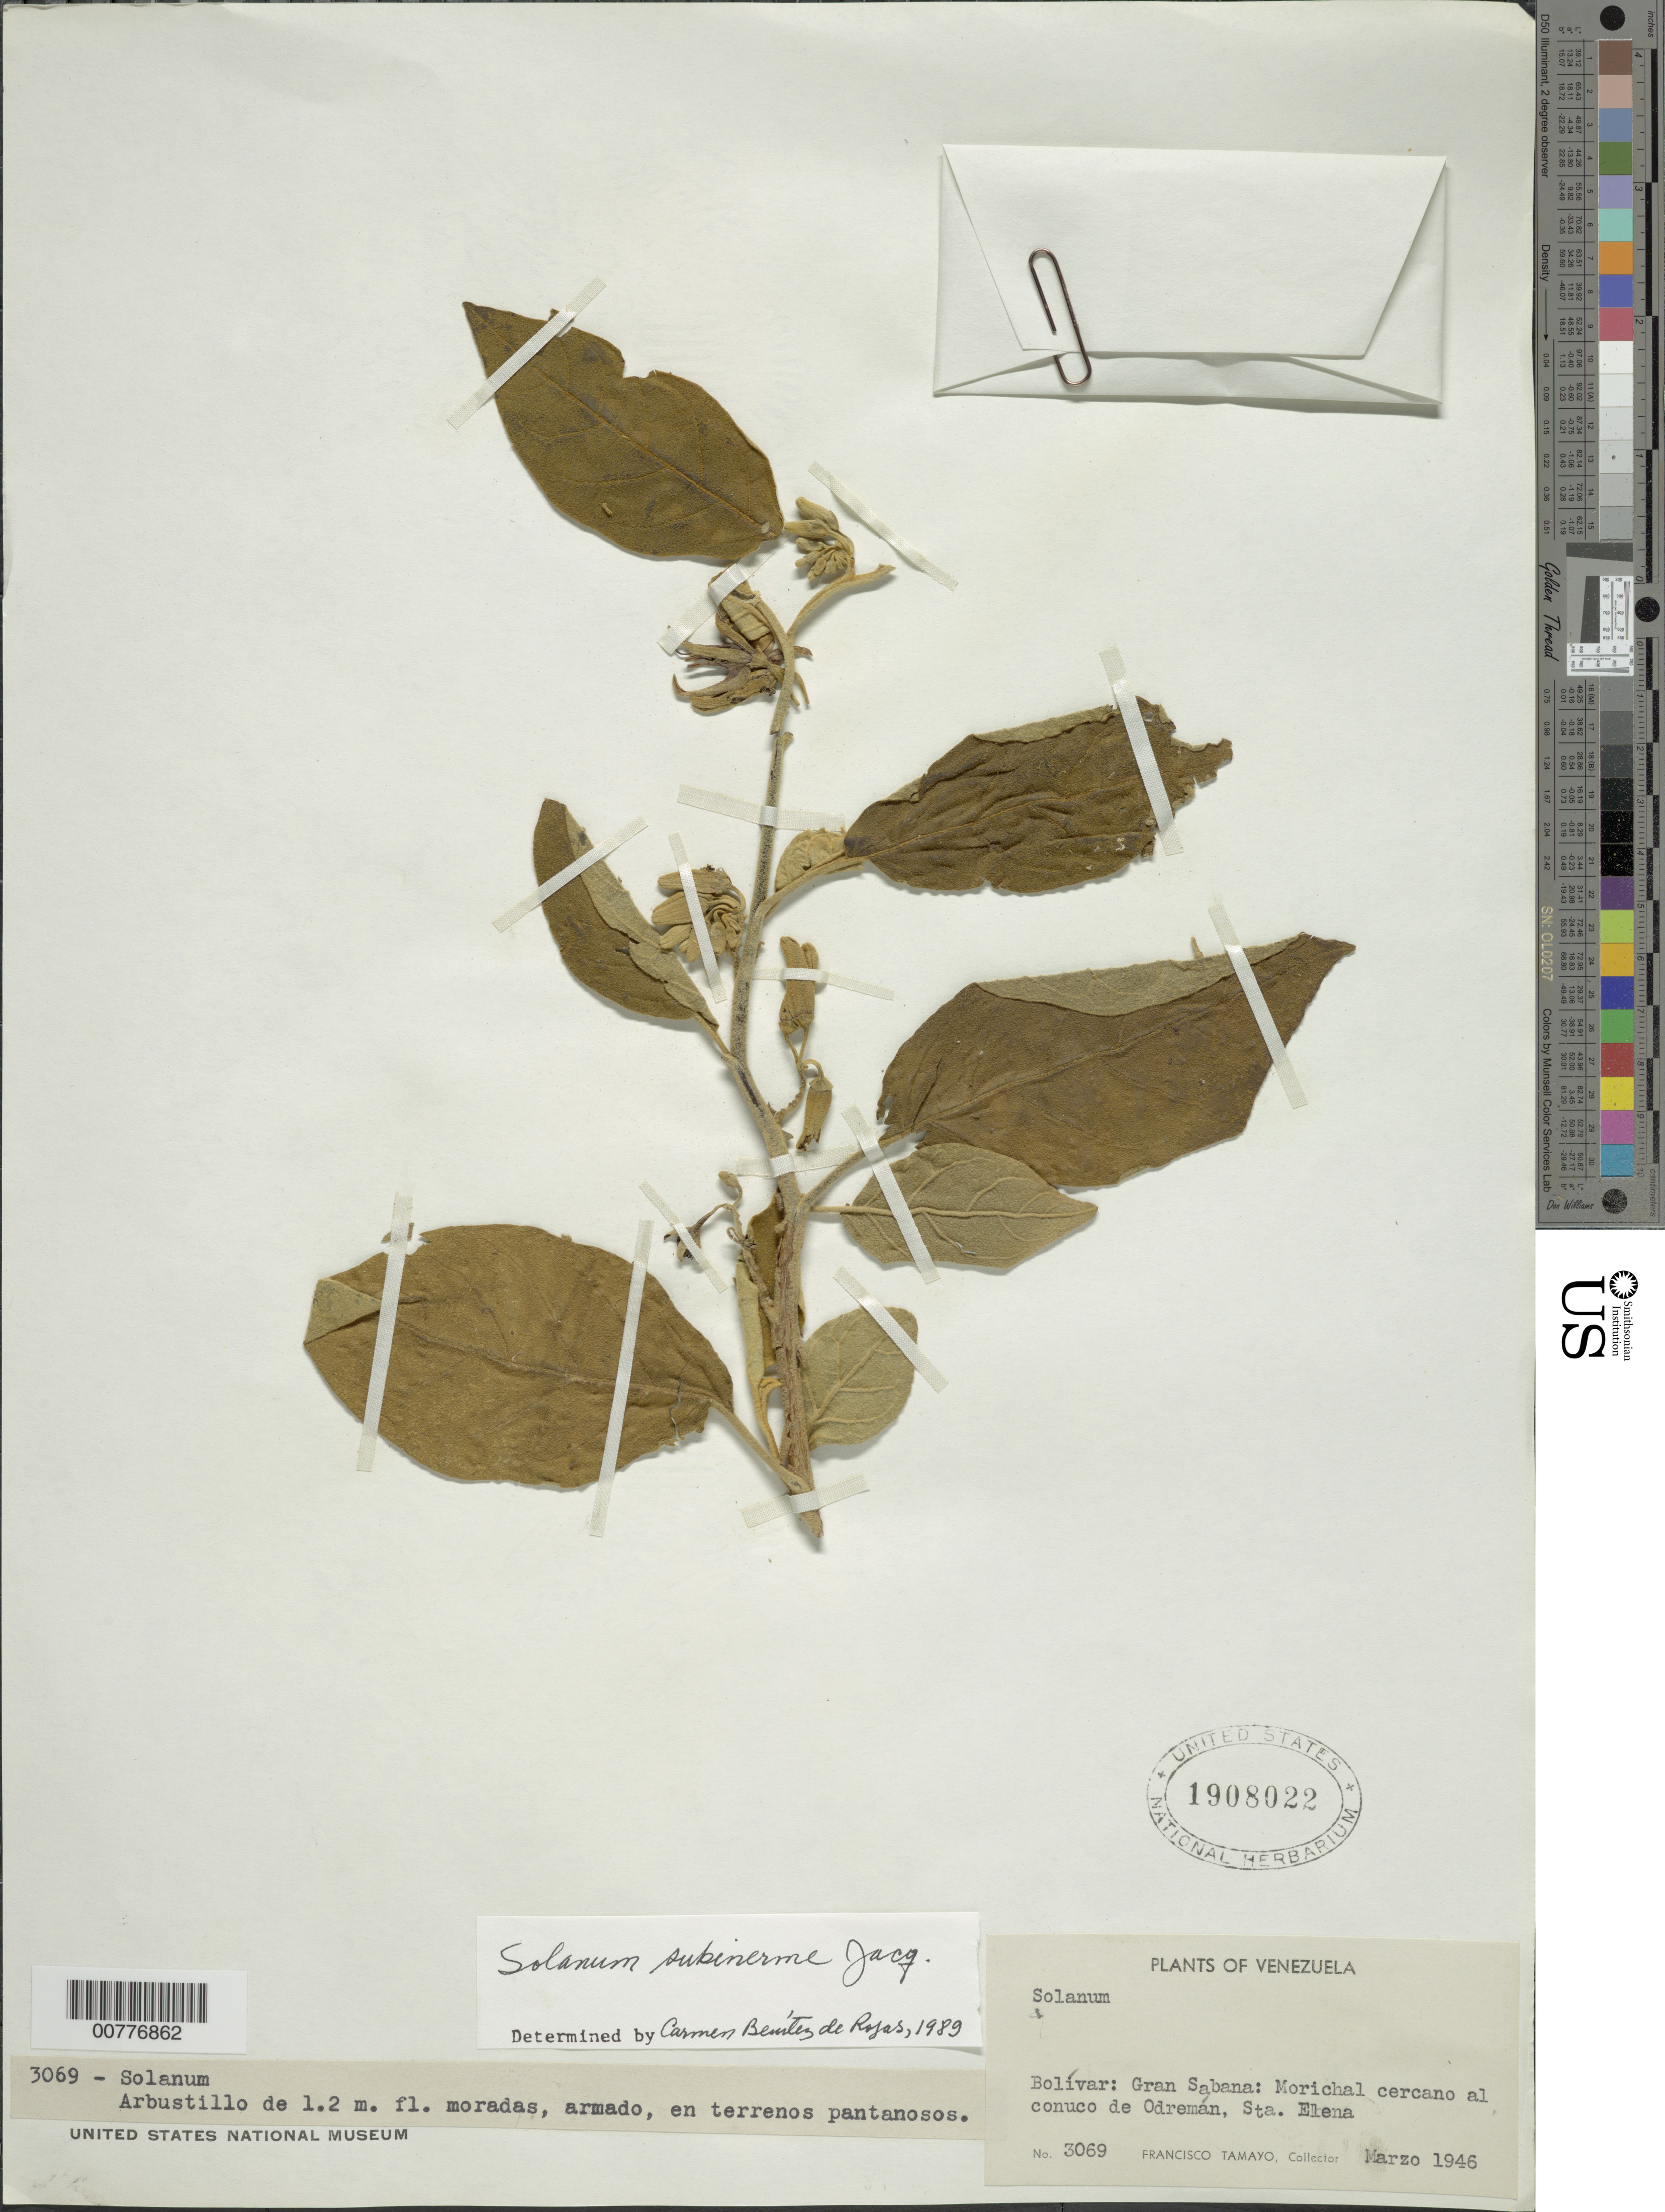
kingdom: Plantae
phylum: Tracheophyta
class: Magnoliopsida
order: Solanales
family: Solanaceae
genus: Solanum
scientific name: Solanum subinerme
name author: Jacq.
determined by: Benítez, C. E.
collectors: F. Tamayo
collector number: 3069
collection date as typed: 3 Mar 1946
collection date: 1946-03-03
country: Venezuela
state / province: Bolívar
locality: Gran Sabana, Conuco de Odremán, Sta. Elena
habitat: En terrenos pantanaosos.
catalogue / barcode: US 1908022